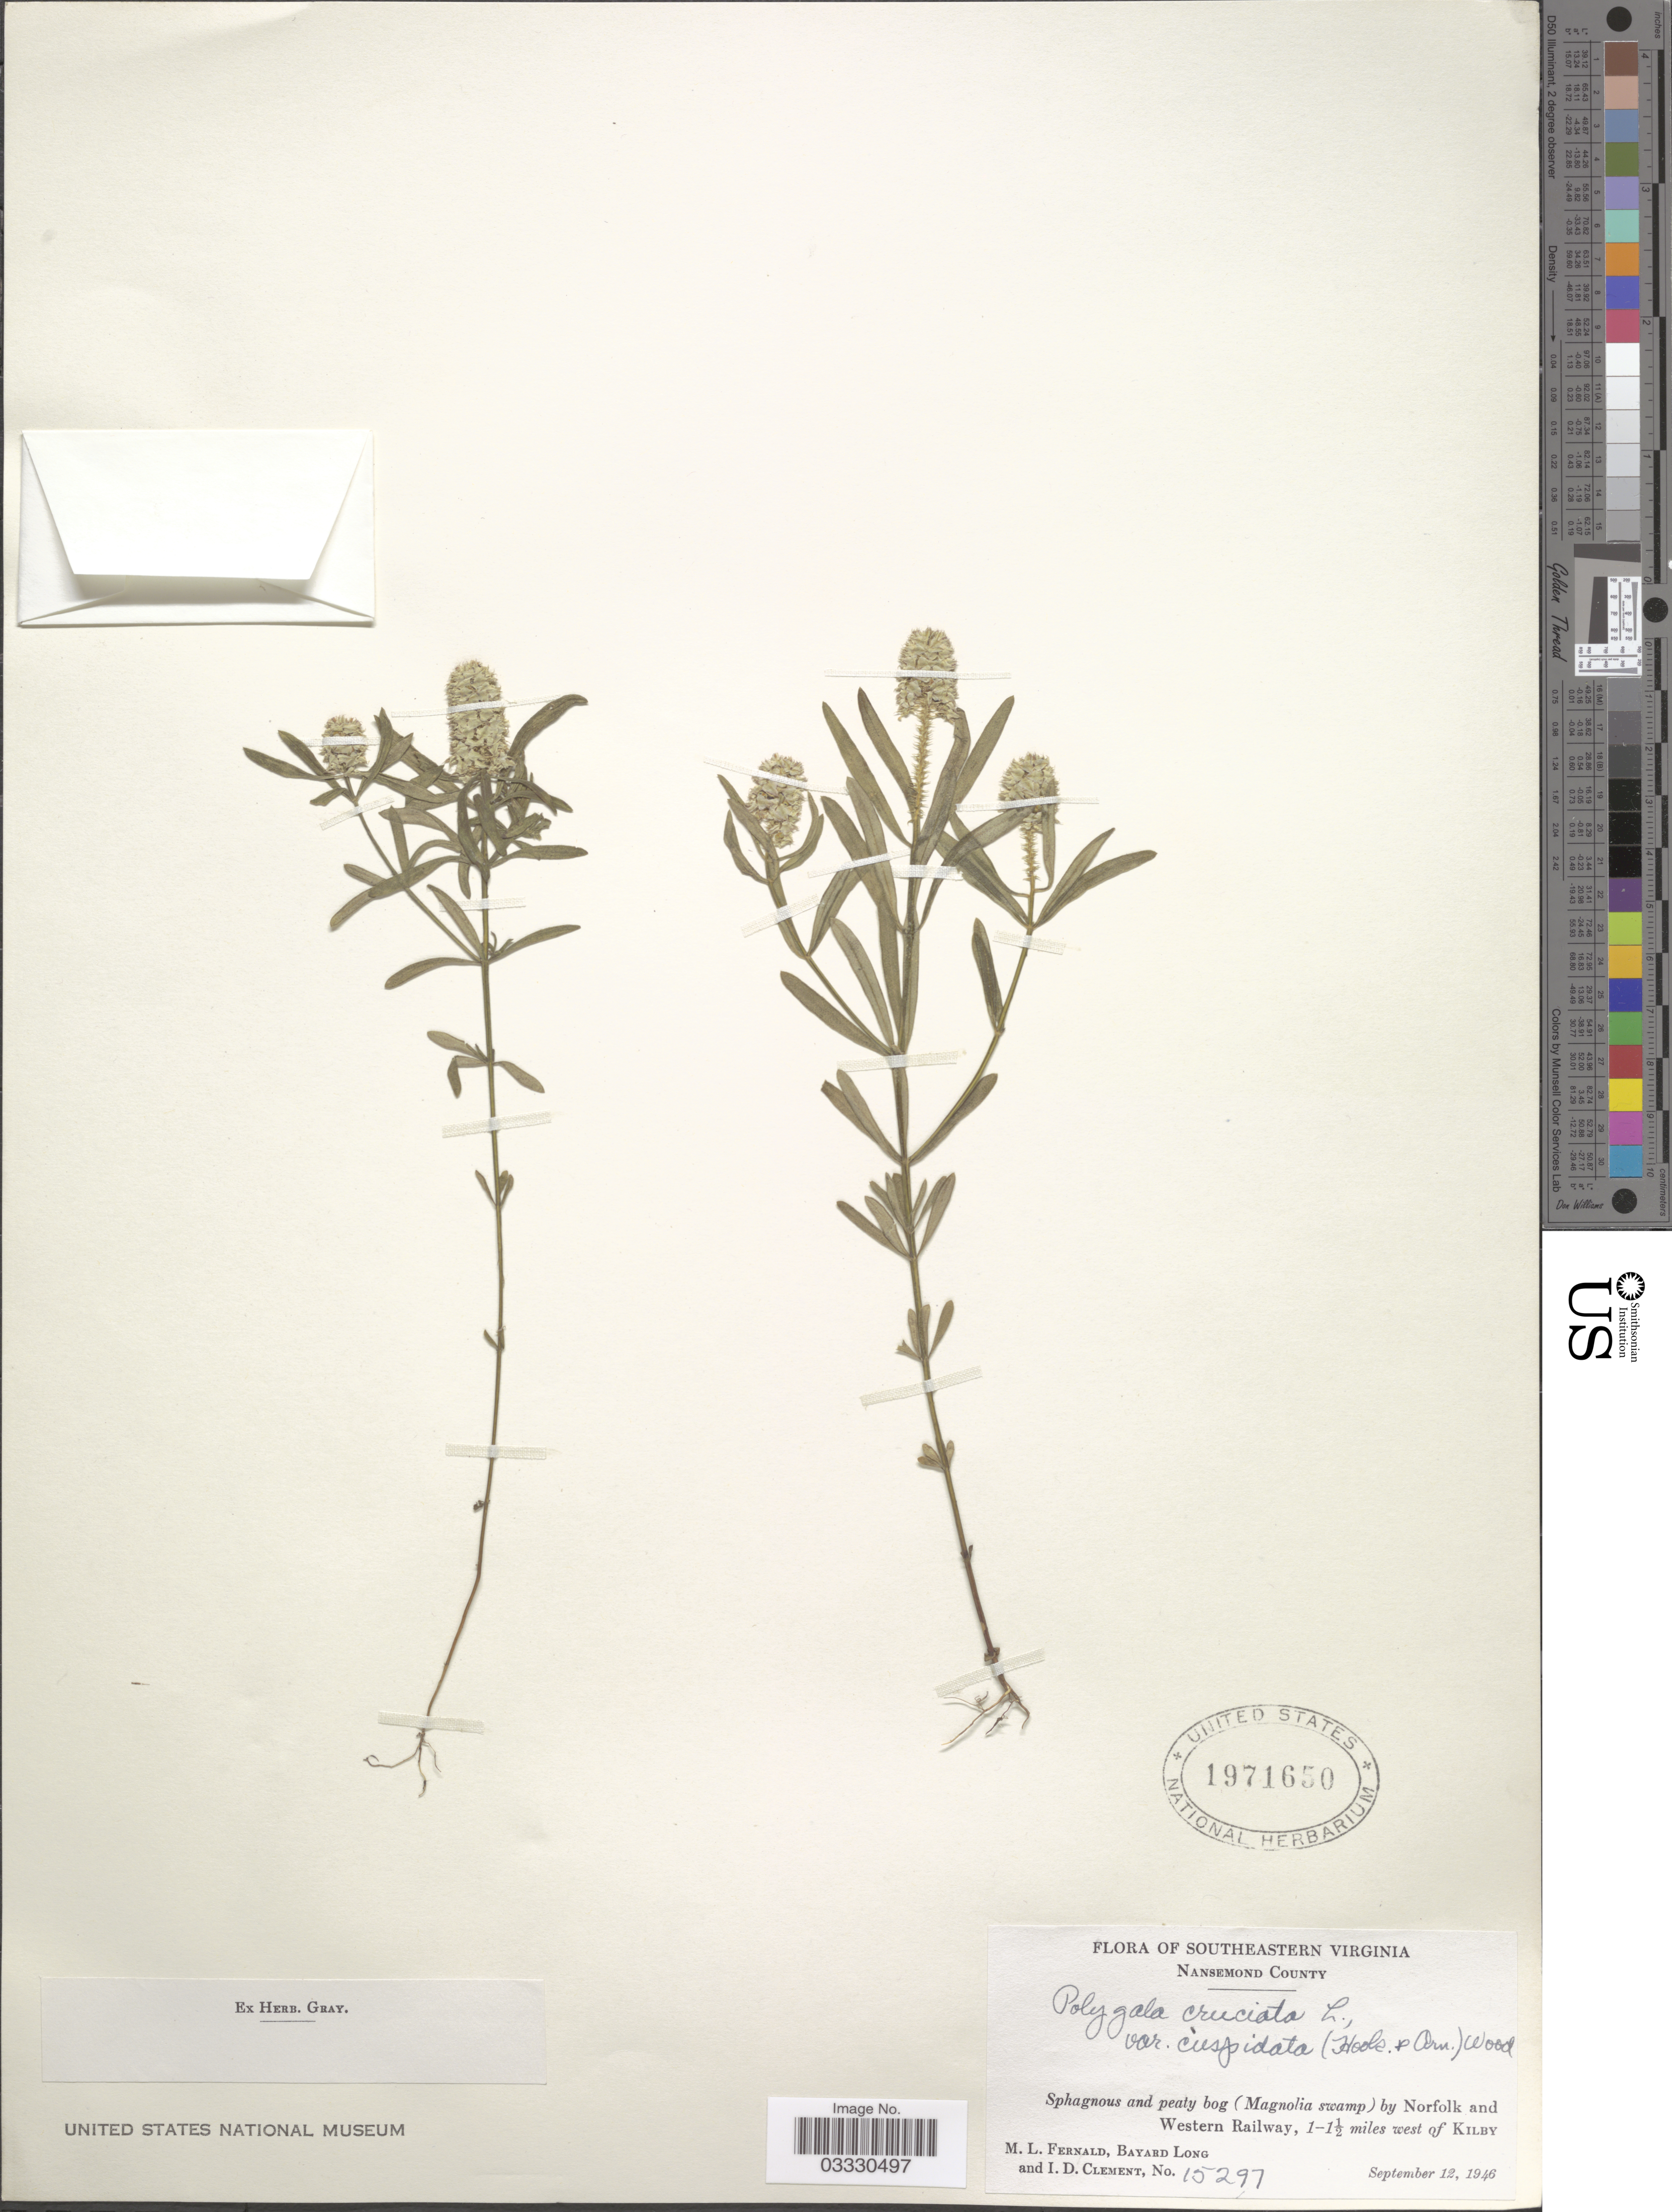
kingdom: Plantae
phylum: Tracheophyta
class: Magnoliopsida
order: Fabales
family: Polygalaceae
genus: Polygala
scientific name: Polygala cruciata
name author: L.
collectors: M. L. Fernald, B. Long & I. Clement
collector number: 15297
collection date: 1946-09-12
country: United States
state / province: Virginia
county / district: City of Suffolk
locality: Southeastern Virginia. Nansemond County. Sphagnous and peaty bog (Magnolia swamp) by Norfolk and Western Railway, 1-1½ miles west of Kilby.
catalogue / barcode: US 1971650